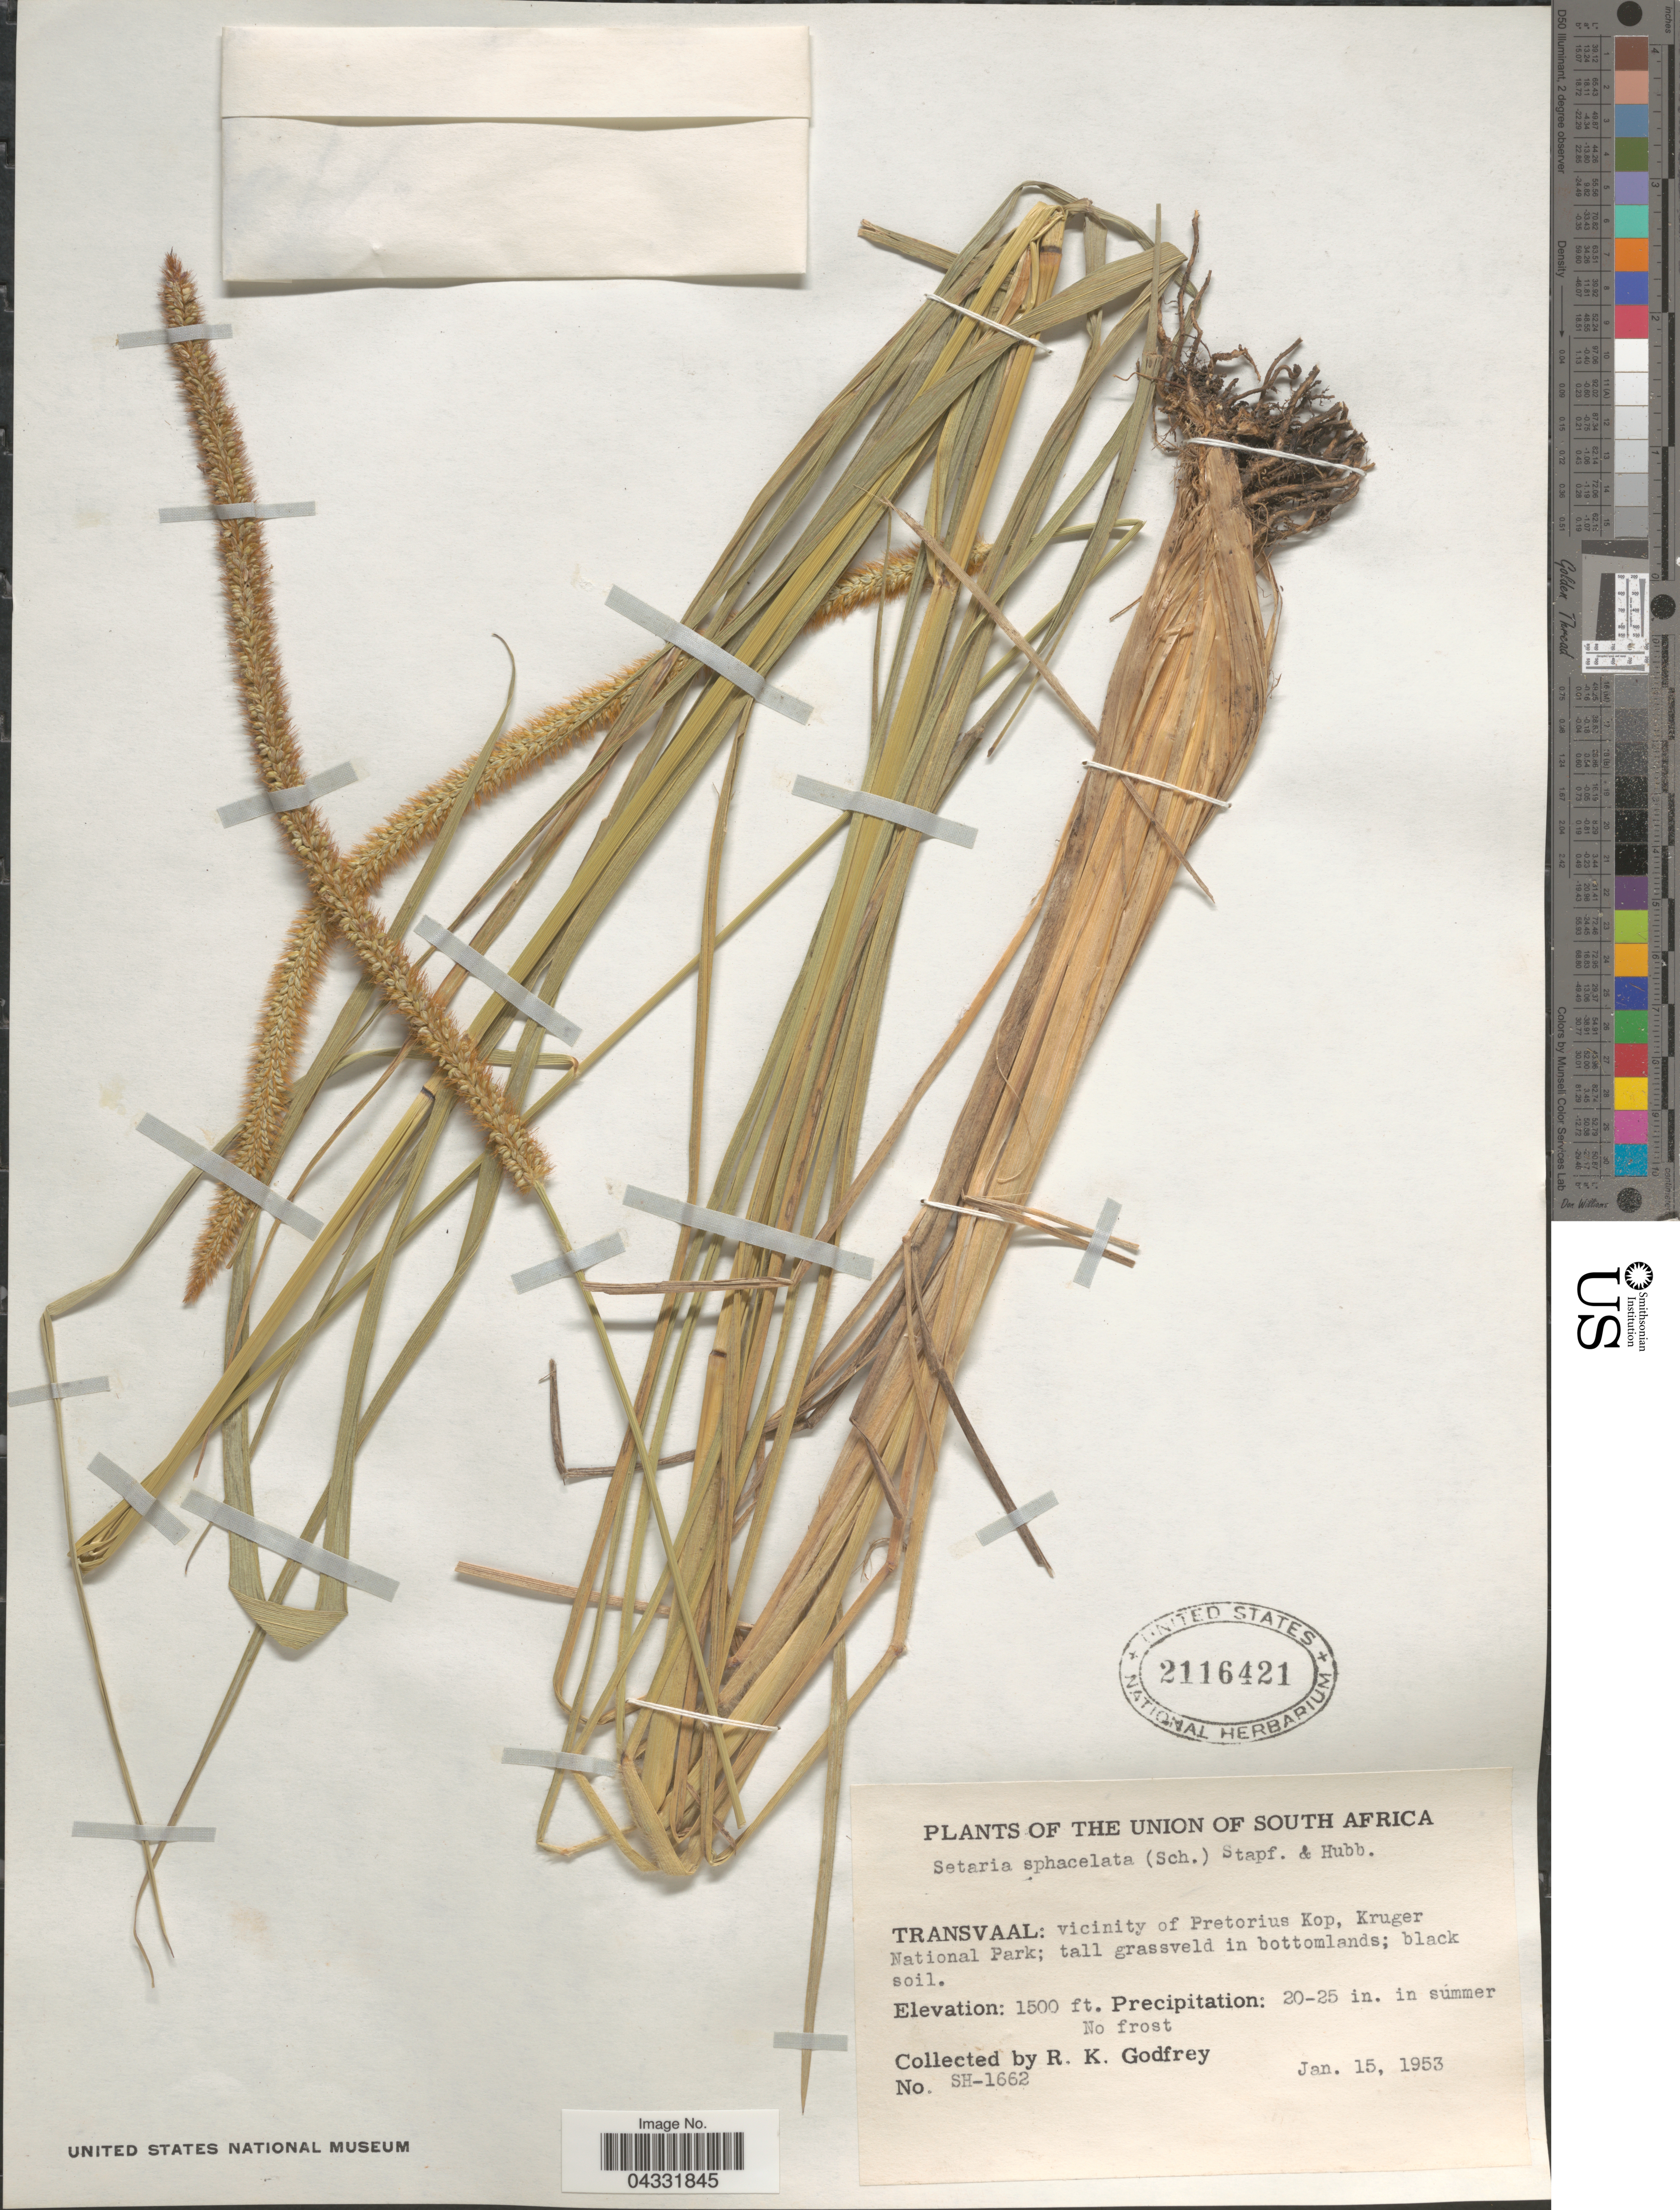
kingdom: Plantae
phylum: Tracheophyta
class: Liliopsida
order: Poales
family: Poaceae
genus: Setaria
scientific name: Setaria sphacelata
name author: (Schumach.) Stapf & Hubb. ex Moss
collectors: R. K. Godfrey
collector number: SH-1662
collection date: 1953-01-15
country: South Africa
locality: The Union of South Africa. Transvaal: vicinity of Pretorius Kop, Kruger National Park.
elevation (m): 457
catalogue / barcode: US 2116421